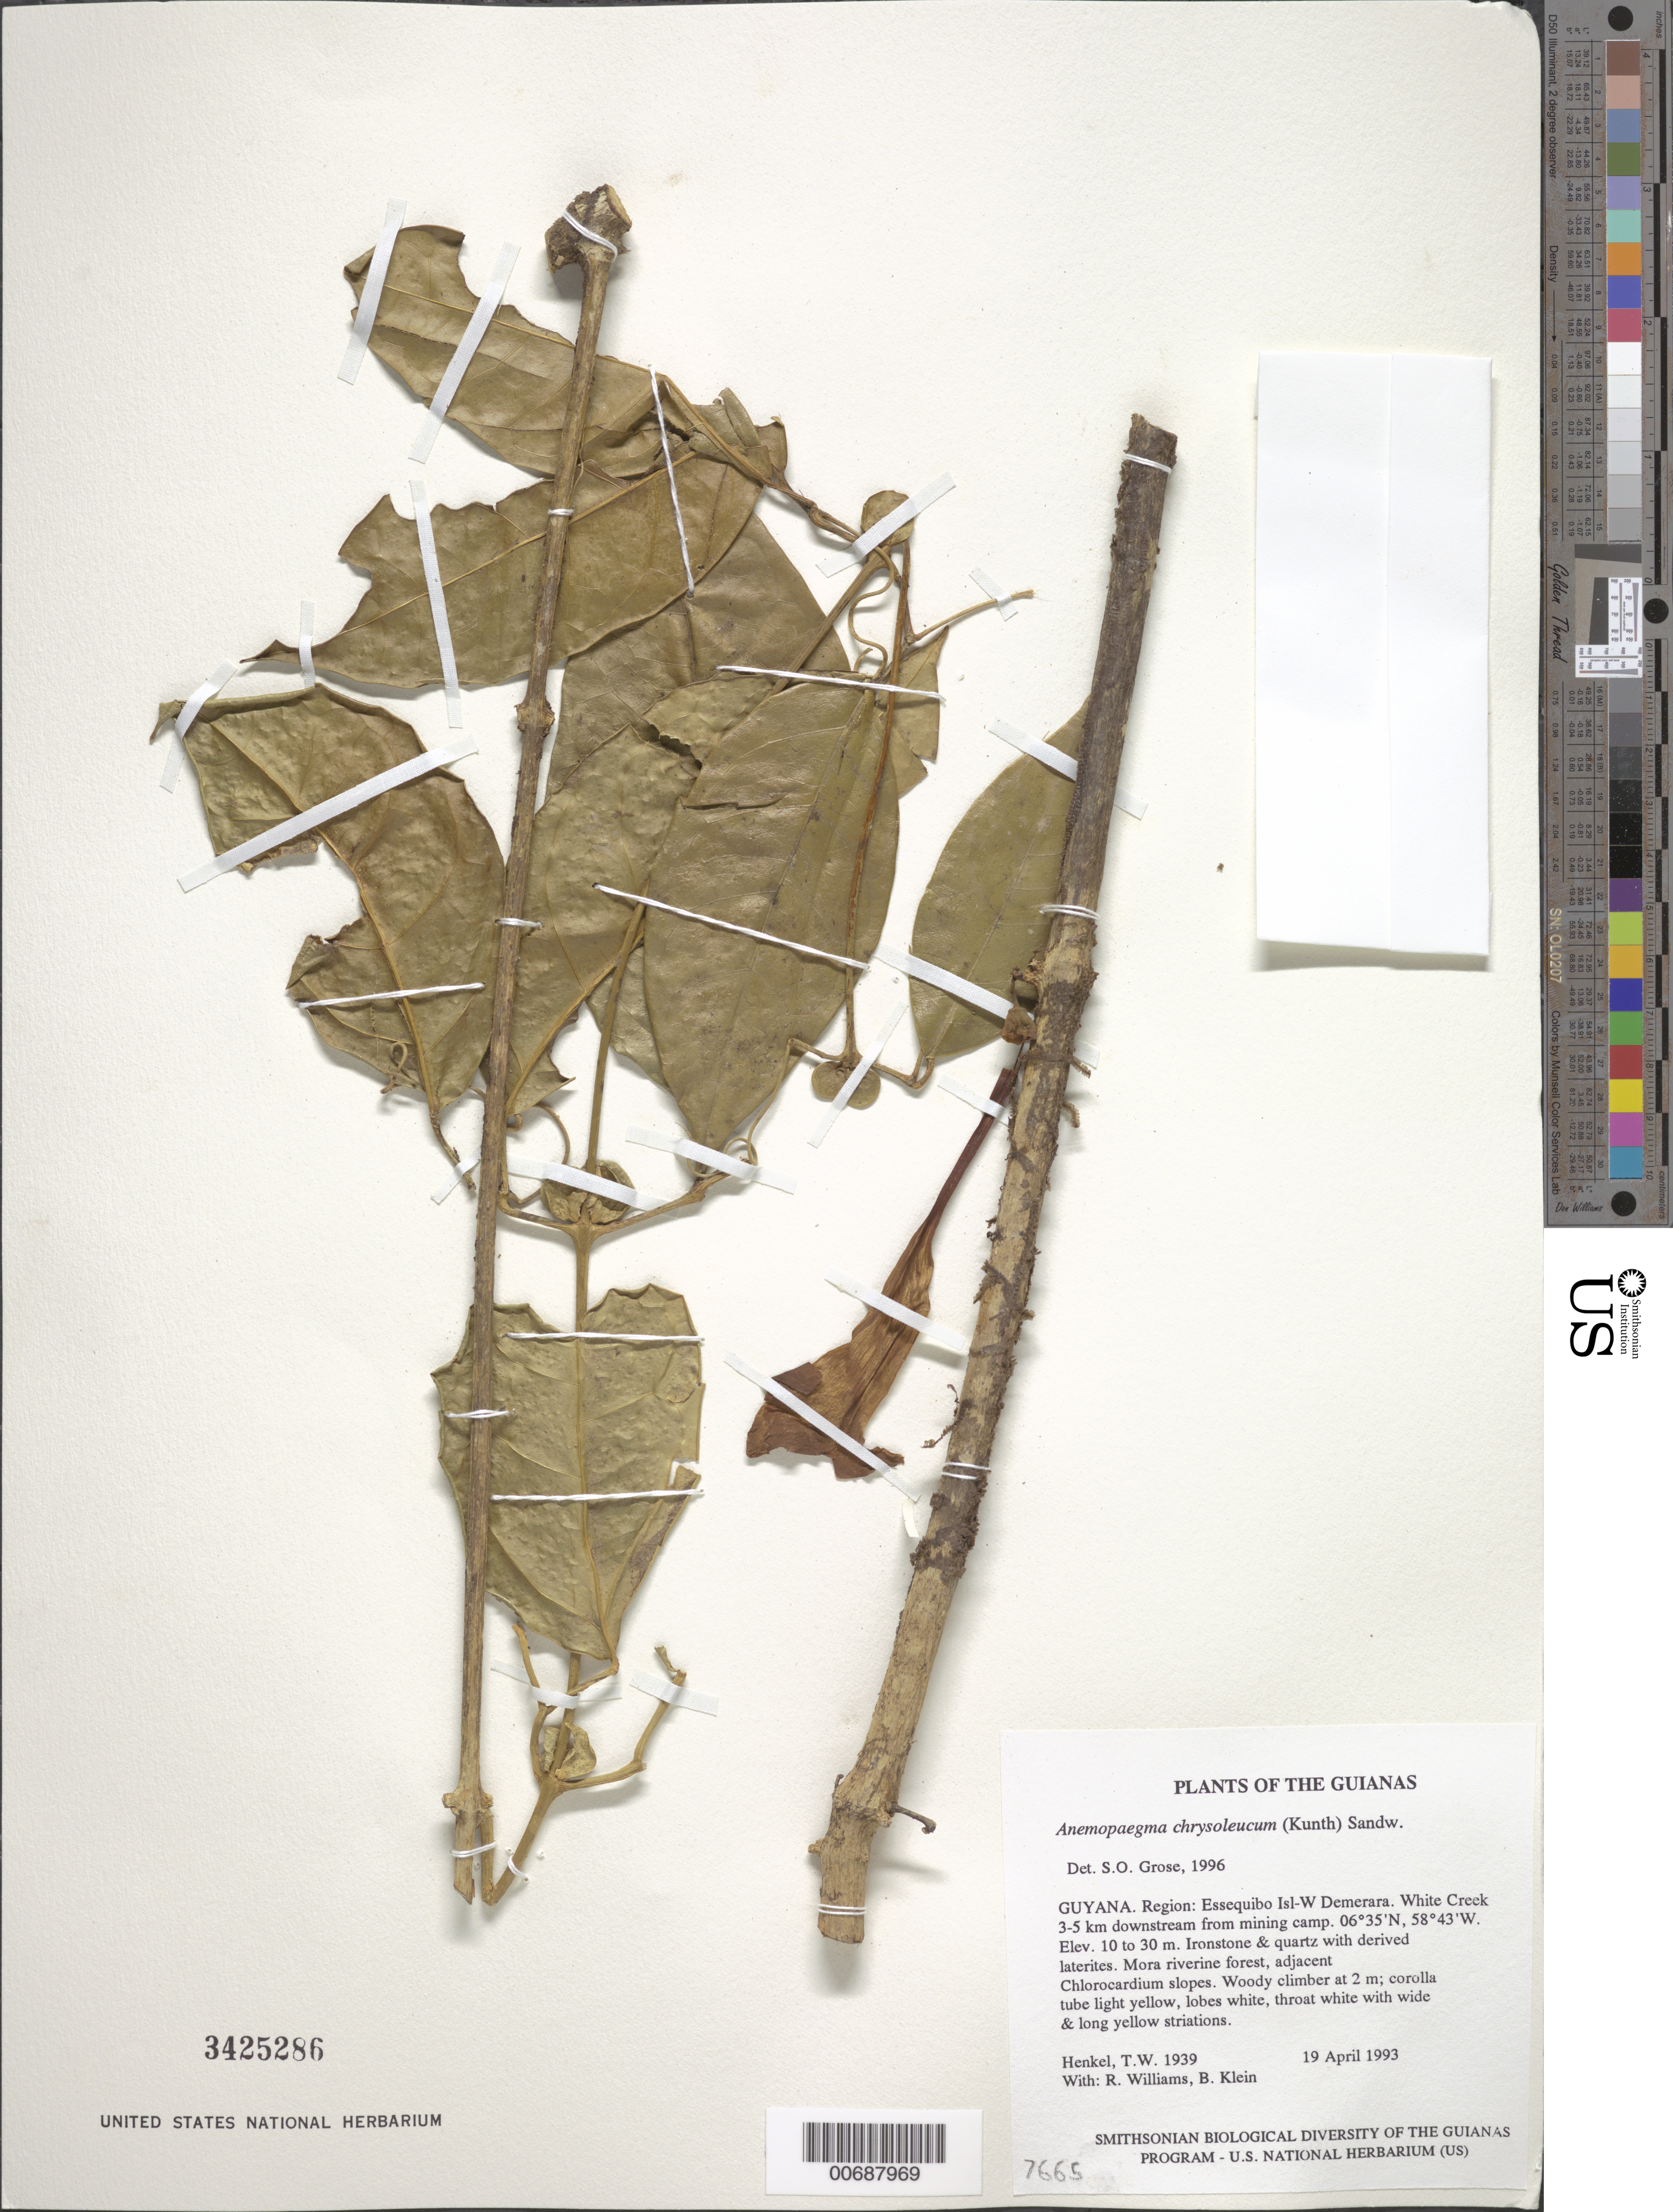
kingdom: Plantae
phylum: Tracheophyta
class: Magnoliopsida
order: Lamiales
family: Bignoniaceae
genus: Anemopaegma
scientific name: Anemopaegma chrysoleucum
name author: (Kunth) Sandwith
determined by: Grose, S. O.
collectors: T. Henkel, R. Williams & B. Klein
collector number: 1939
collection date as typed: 19 April 1993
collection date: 1993-04-19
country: Guyana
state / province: Essequibo Isl-W. Demerara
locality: White Creek 3-5 km downstream from mining camp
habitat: Ironstone & quartz with derived laterites. Mora riverine forest, adjacent Chlorocardium slopes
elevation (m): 10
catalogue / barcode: US 3425286